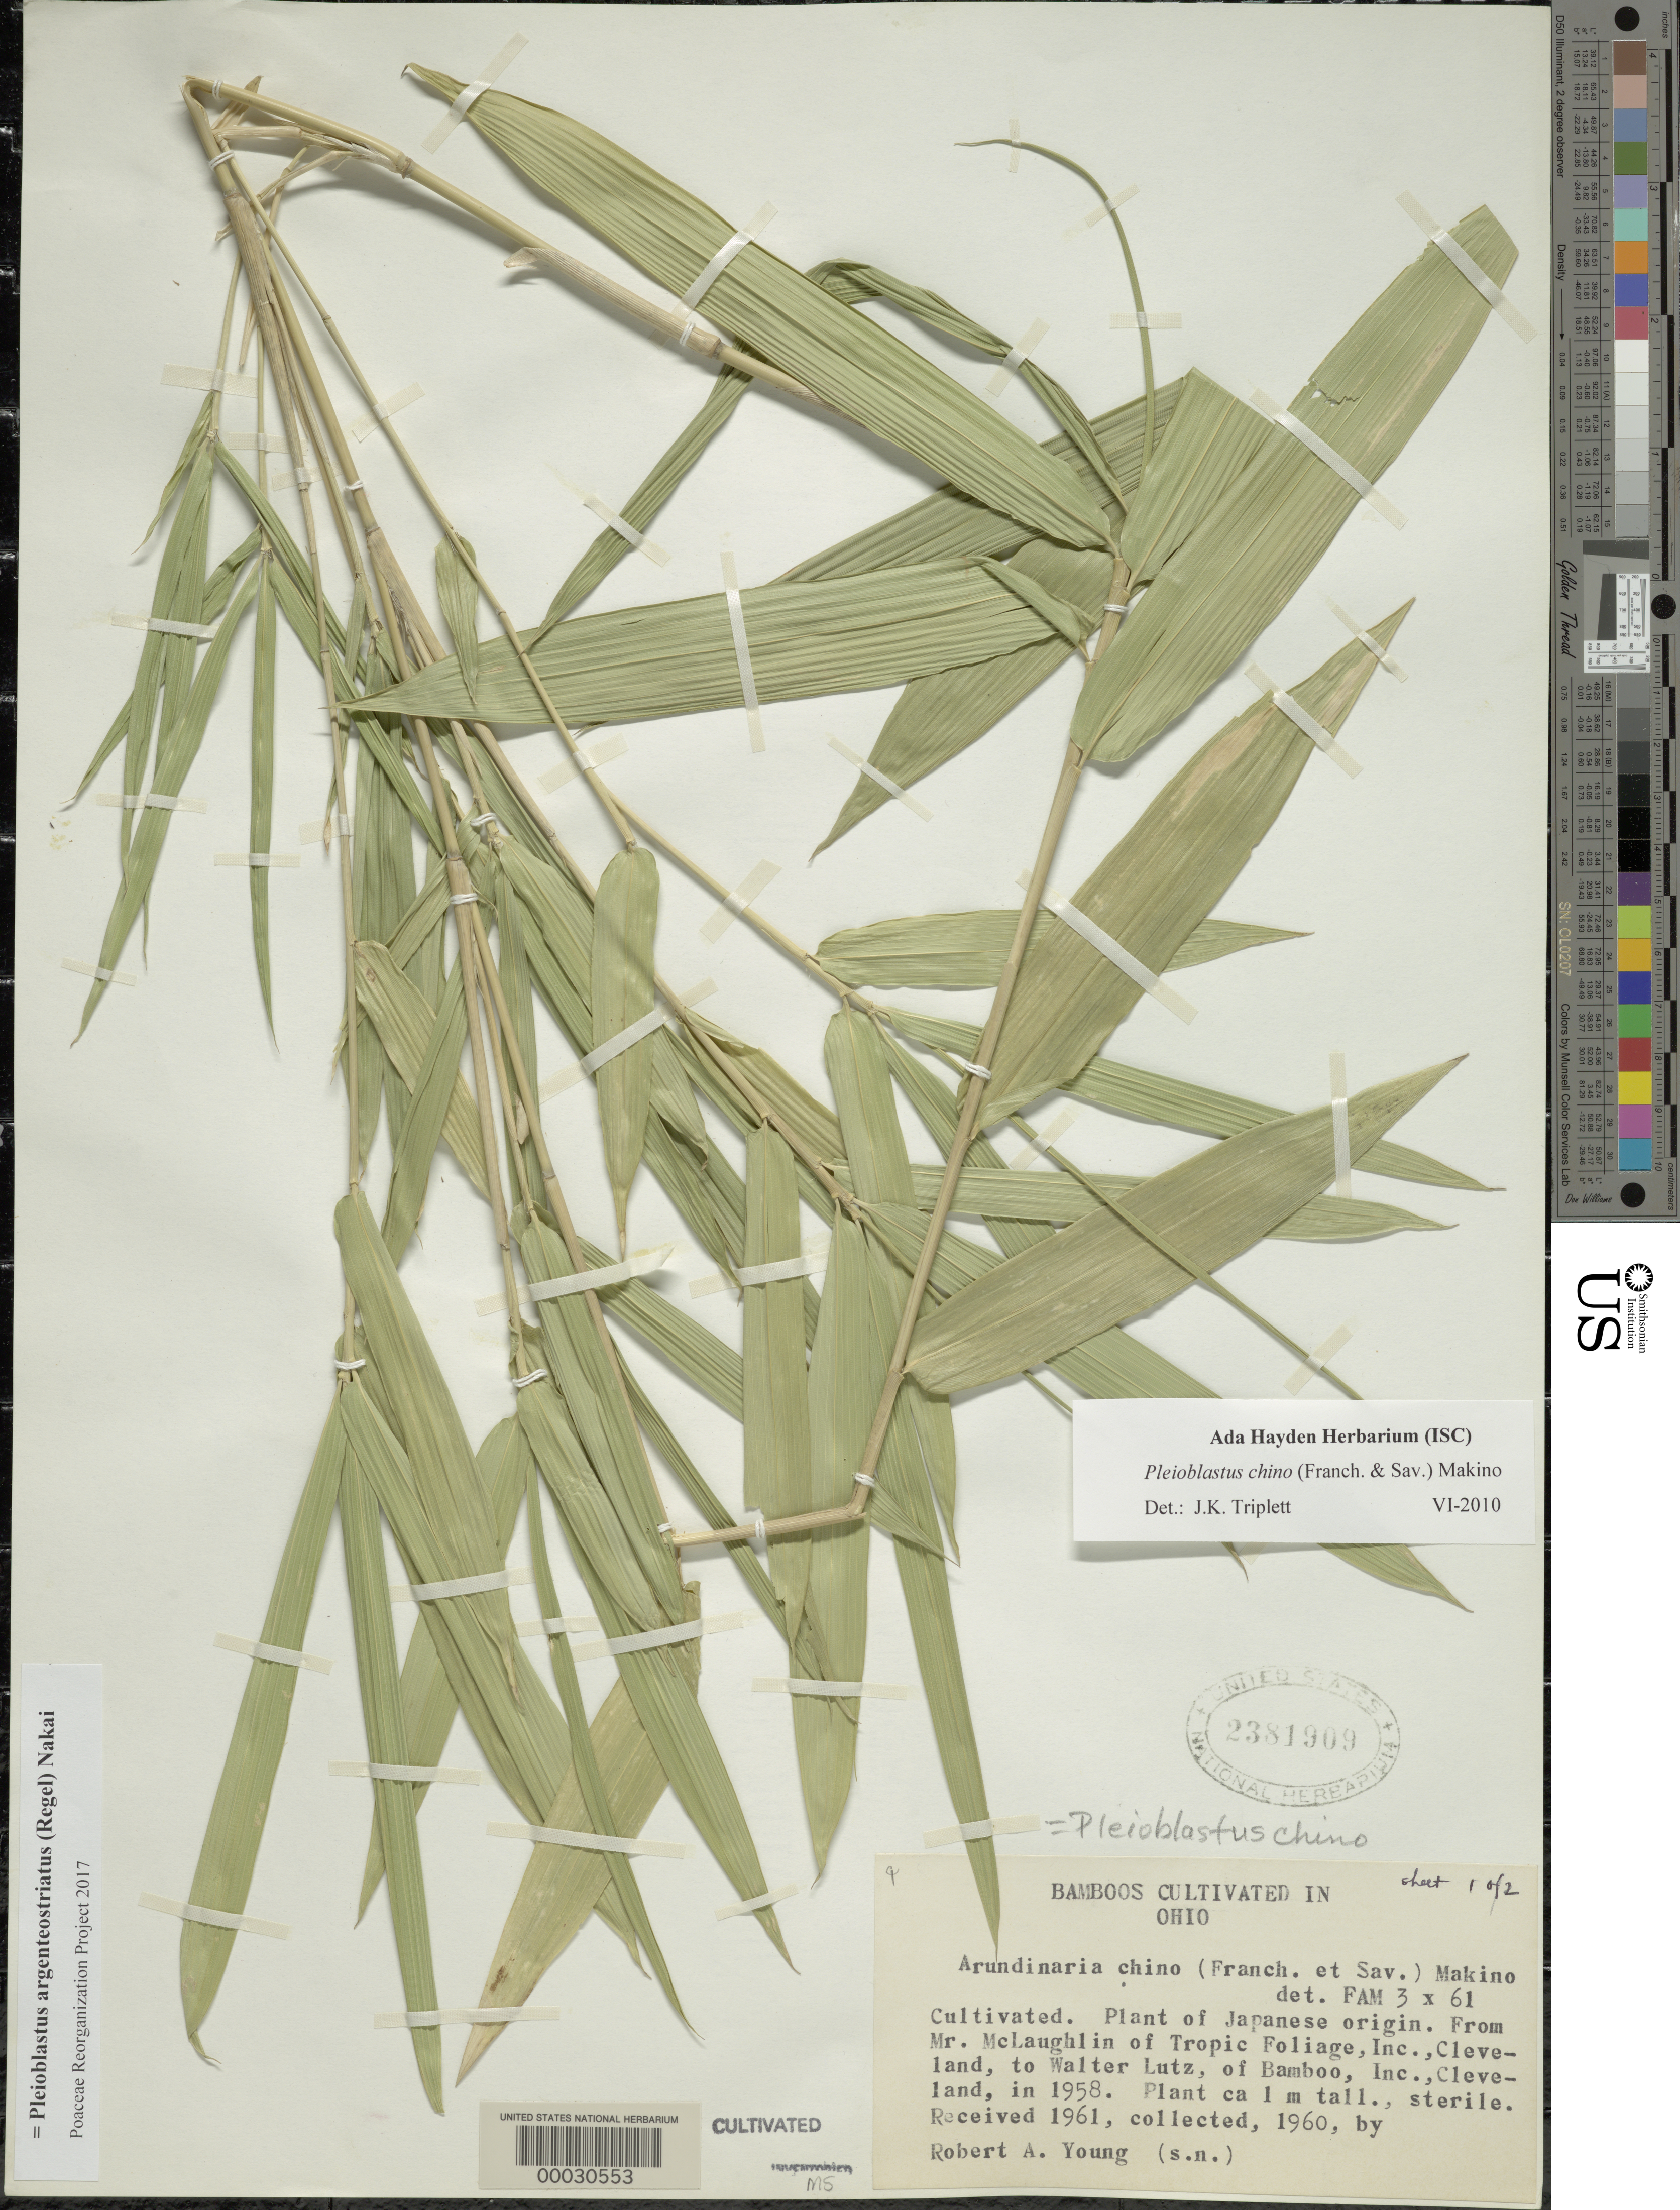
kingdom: Plantae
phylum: Tracheophyta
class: Liliopsida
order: Poales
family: Poaceae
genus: Pleioblastus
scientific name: Pleioblastus argenteostriatus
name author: (Regel) Nakai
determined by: Poaceae Reorganization Project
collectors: R. A. Young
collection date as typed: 1960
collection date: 1960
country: United States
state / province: Ohio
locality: Cleveland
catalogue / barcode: US 2381909